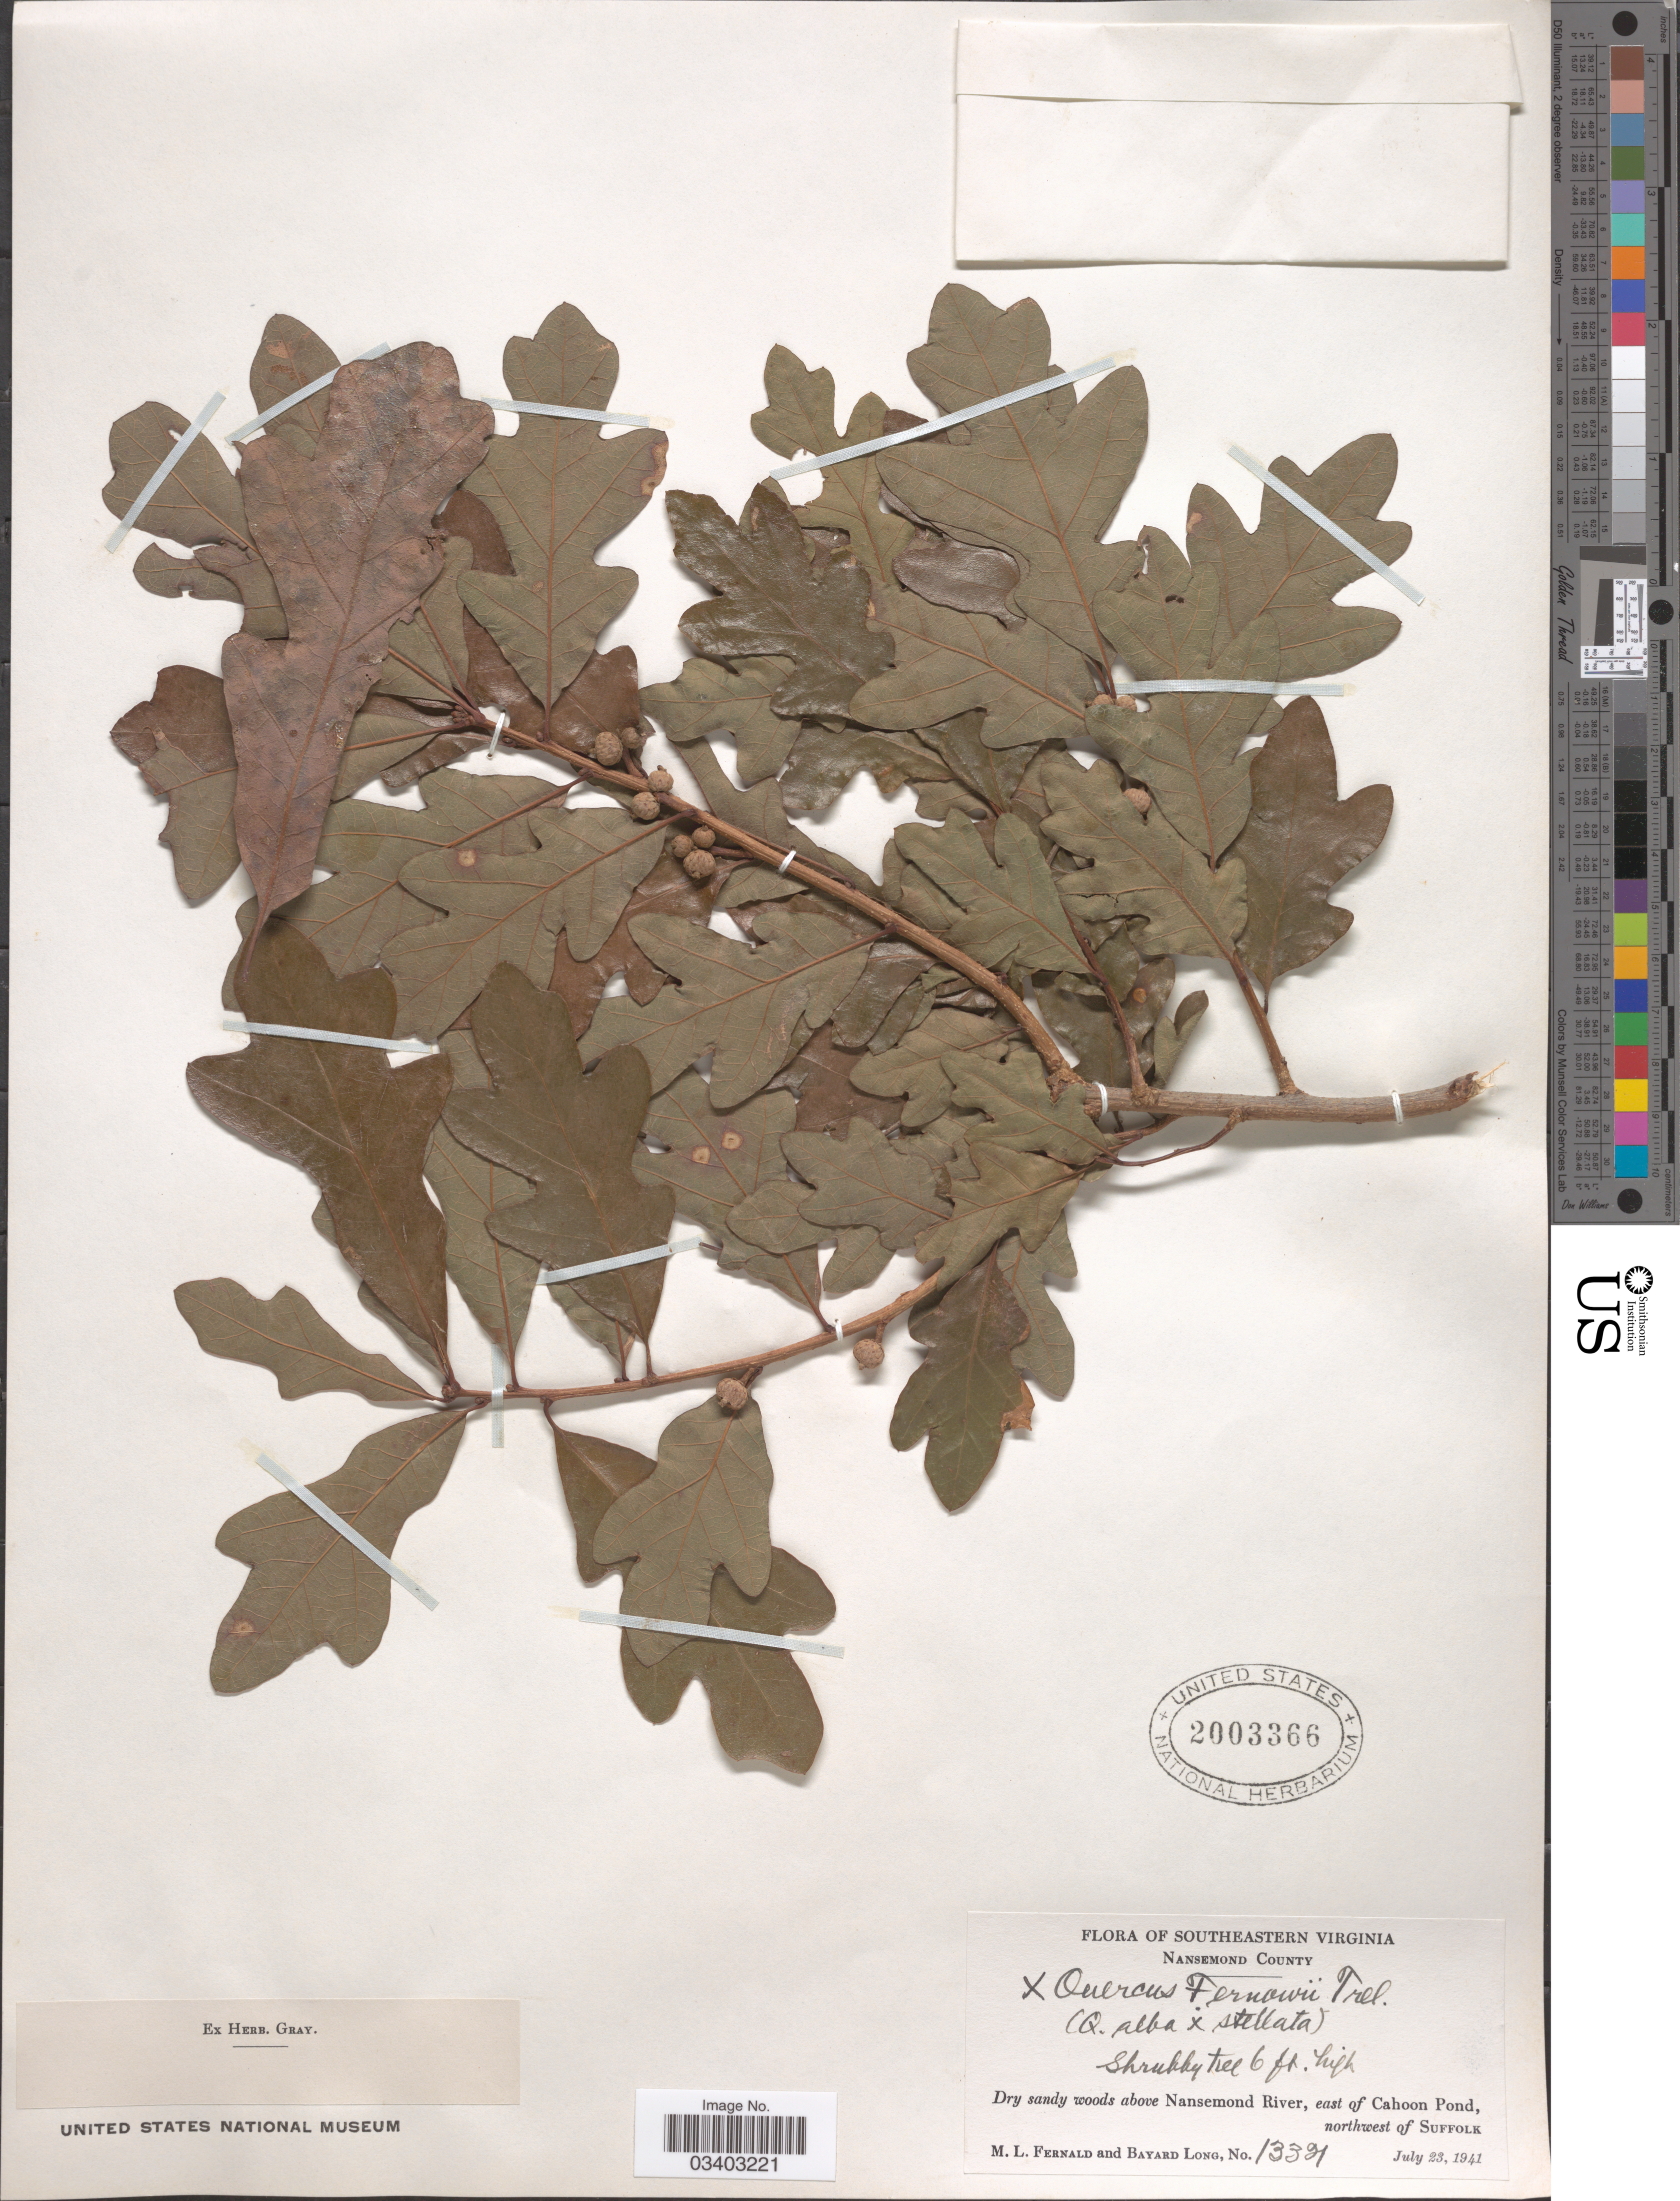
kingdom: Plantae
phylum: Tracheophyta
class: Magnoliopsida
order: Fagales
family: Fagaceae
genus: Quercus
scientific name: Quercus alba x Q. stellata Wangenh.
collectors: M. L. Fernald & B. Long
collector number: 13321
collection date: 1941-07-23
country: United States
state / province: Virginia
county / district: City of Suffolk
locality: Southeastern Virginia. Nansemond County. Above Nansemond River, east of Cahoon Pond, northwest of Suffolk.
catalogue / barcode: US 2003366